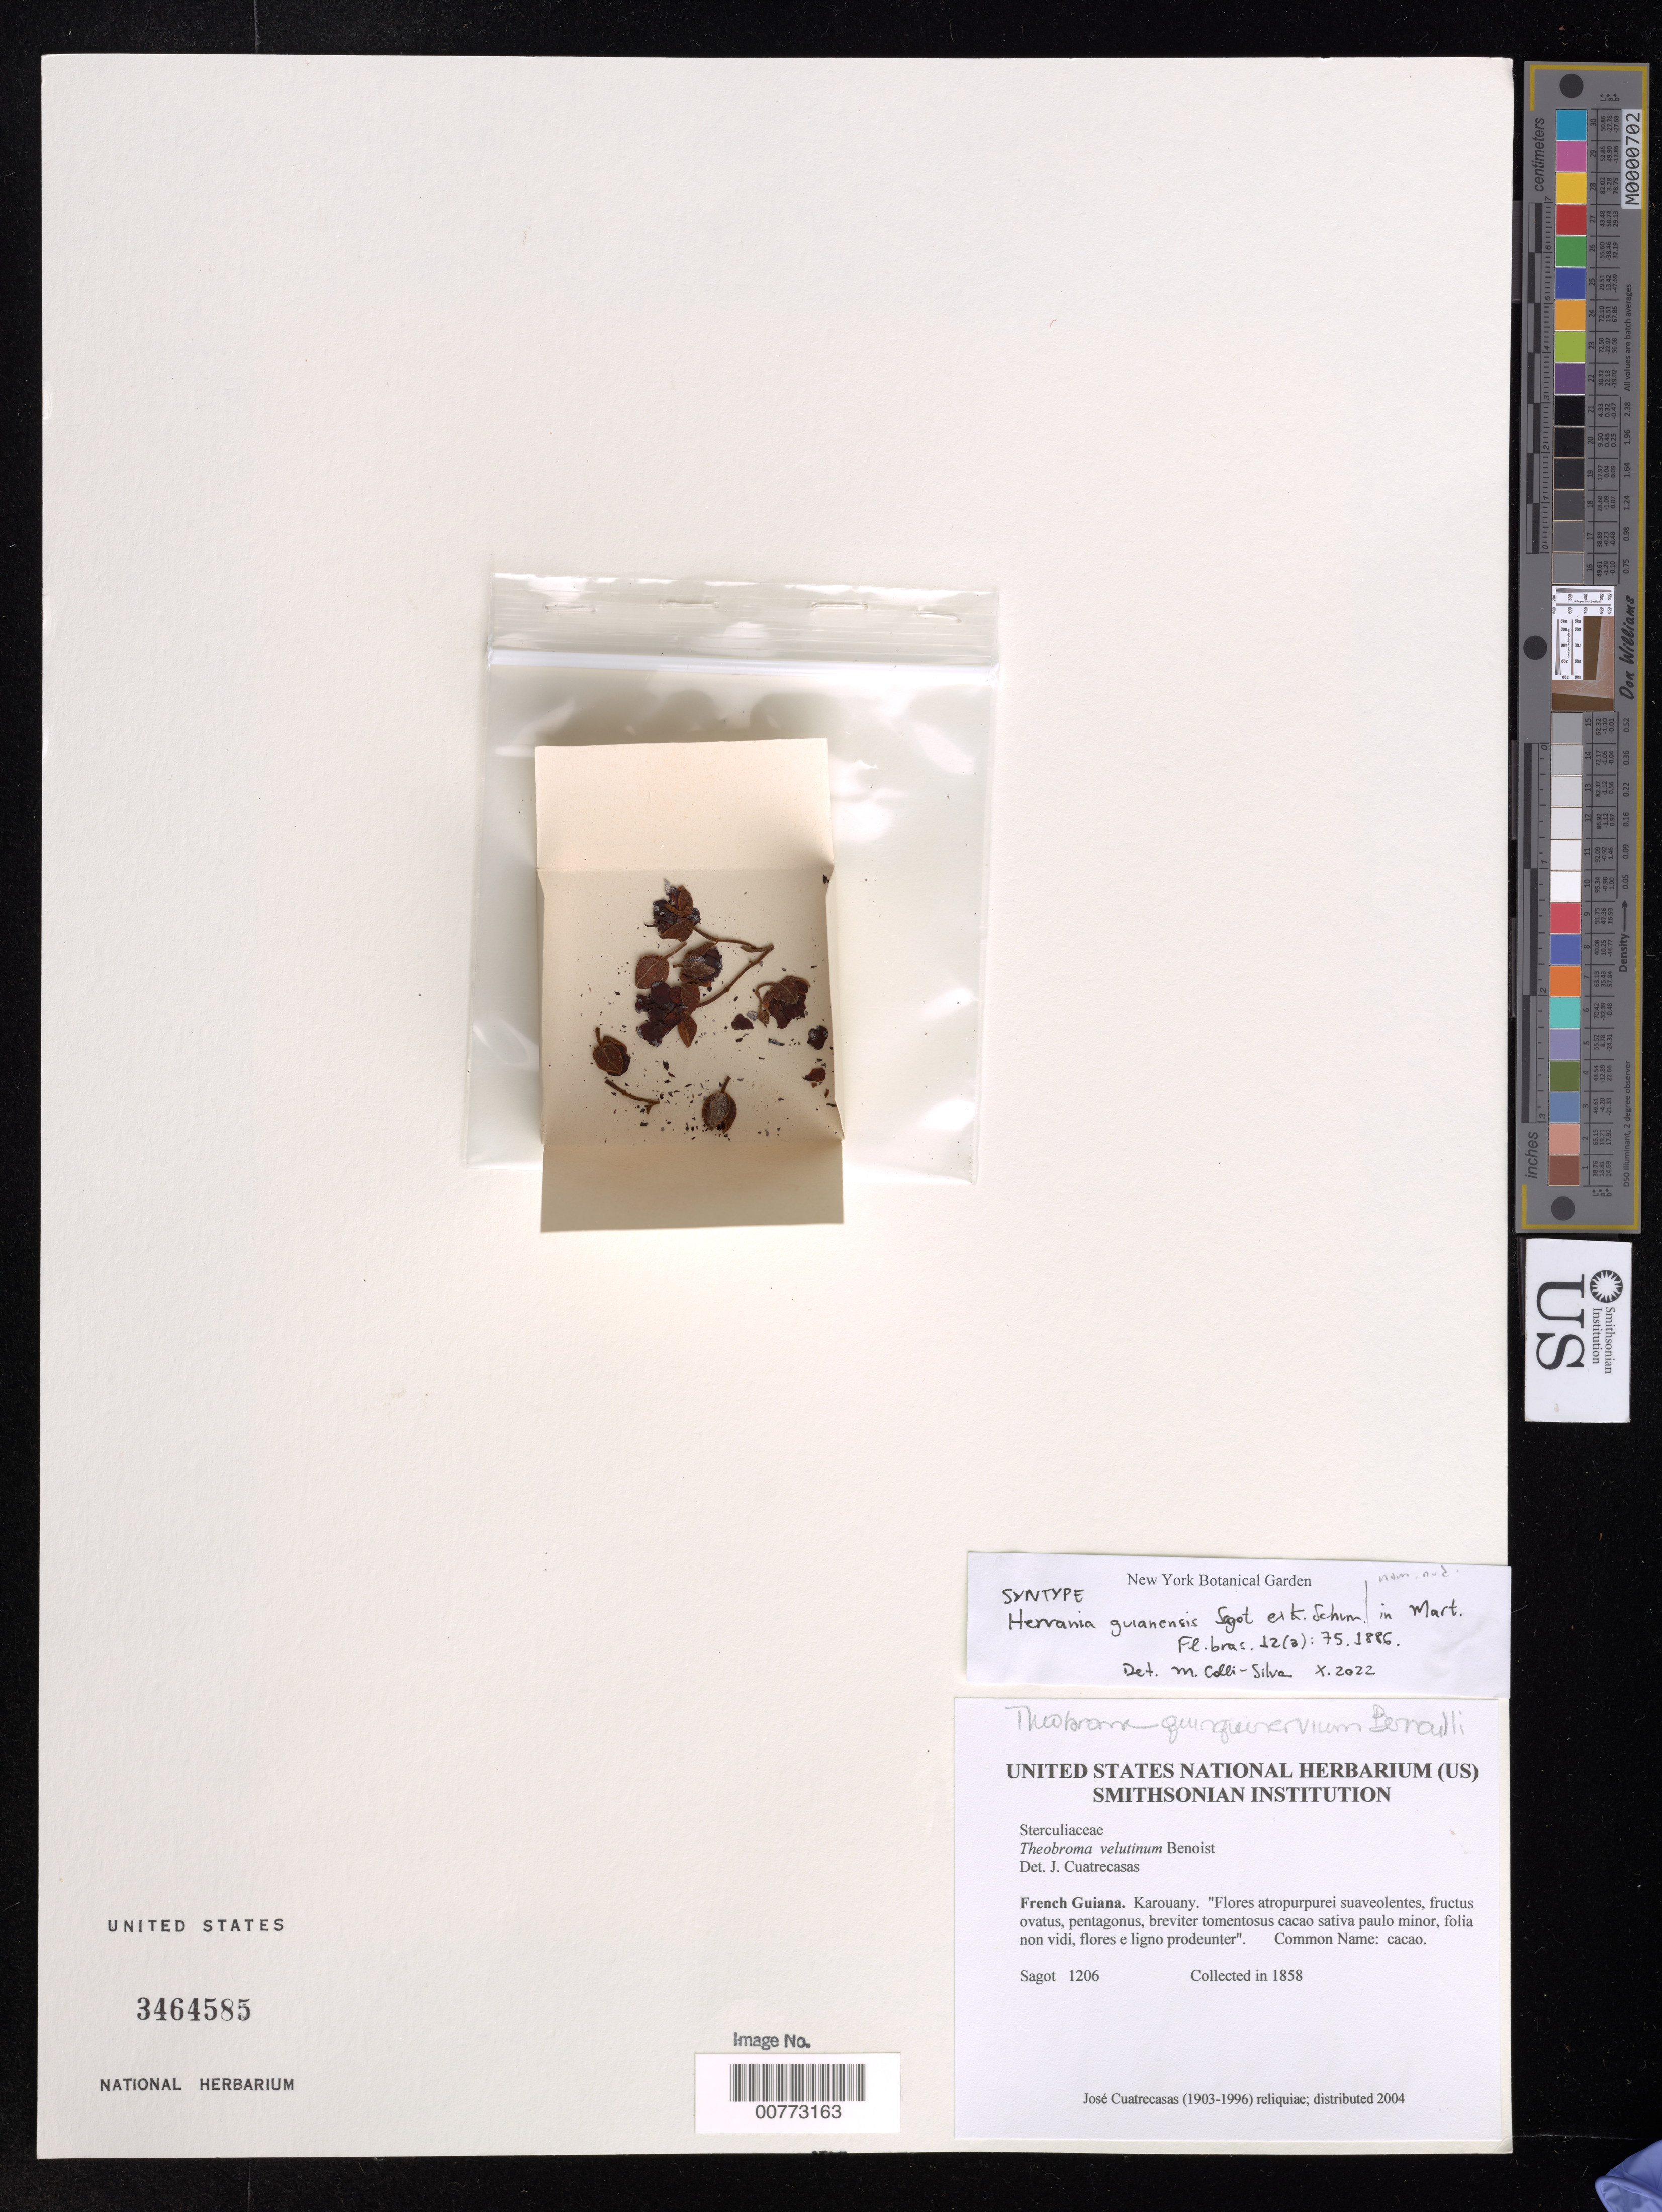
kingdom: Plantae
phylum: Tracheophyta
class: Magnoliopsida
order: Malvales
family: Malvaceae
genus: Theobroma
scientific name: Theobroma quinquenervium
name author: Bernoulli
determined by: Dorr, L. J., (BOT), Smithsonian Institution - National Museum of Natural History (UNITED STATES)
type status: Syntype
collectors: Sagot, --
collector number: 1206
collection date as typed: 1858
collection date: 1858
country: French Guiana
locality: Karouany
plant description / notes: Common name: Cacao; Sagot 1206 is a syntype of : Theobroma quinquenervium Bernoulli, Neue Denkschr. Allg. Schweiz. Ges. Gesammten Naturwiss. 24(3):8, t.3. 1871 ("quinquenervia"). Sagot 1206 is not a type of: Herrania guianensis Sagot ex K. Schum. in Martius, Fl. Bras. 12(3): 75. 1886, nom. nud., pro syn. The latter name is not a validly published name and was cited by Schumann merely as a synonym without reference to a previously and effectively published description or diagnosis (ICN, Art. 38.1). Nomina nuda do not have types.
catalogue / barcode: US 3464585